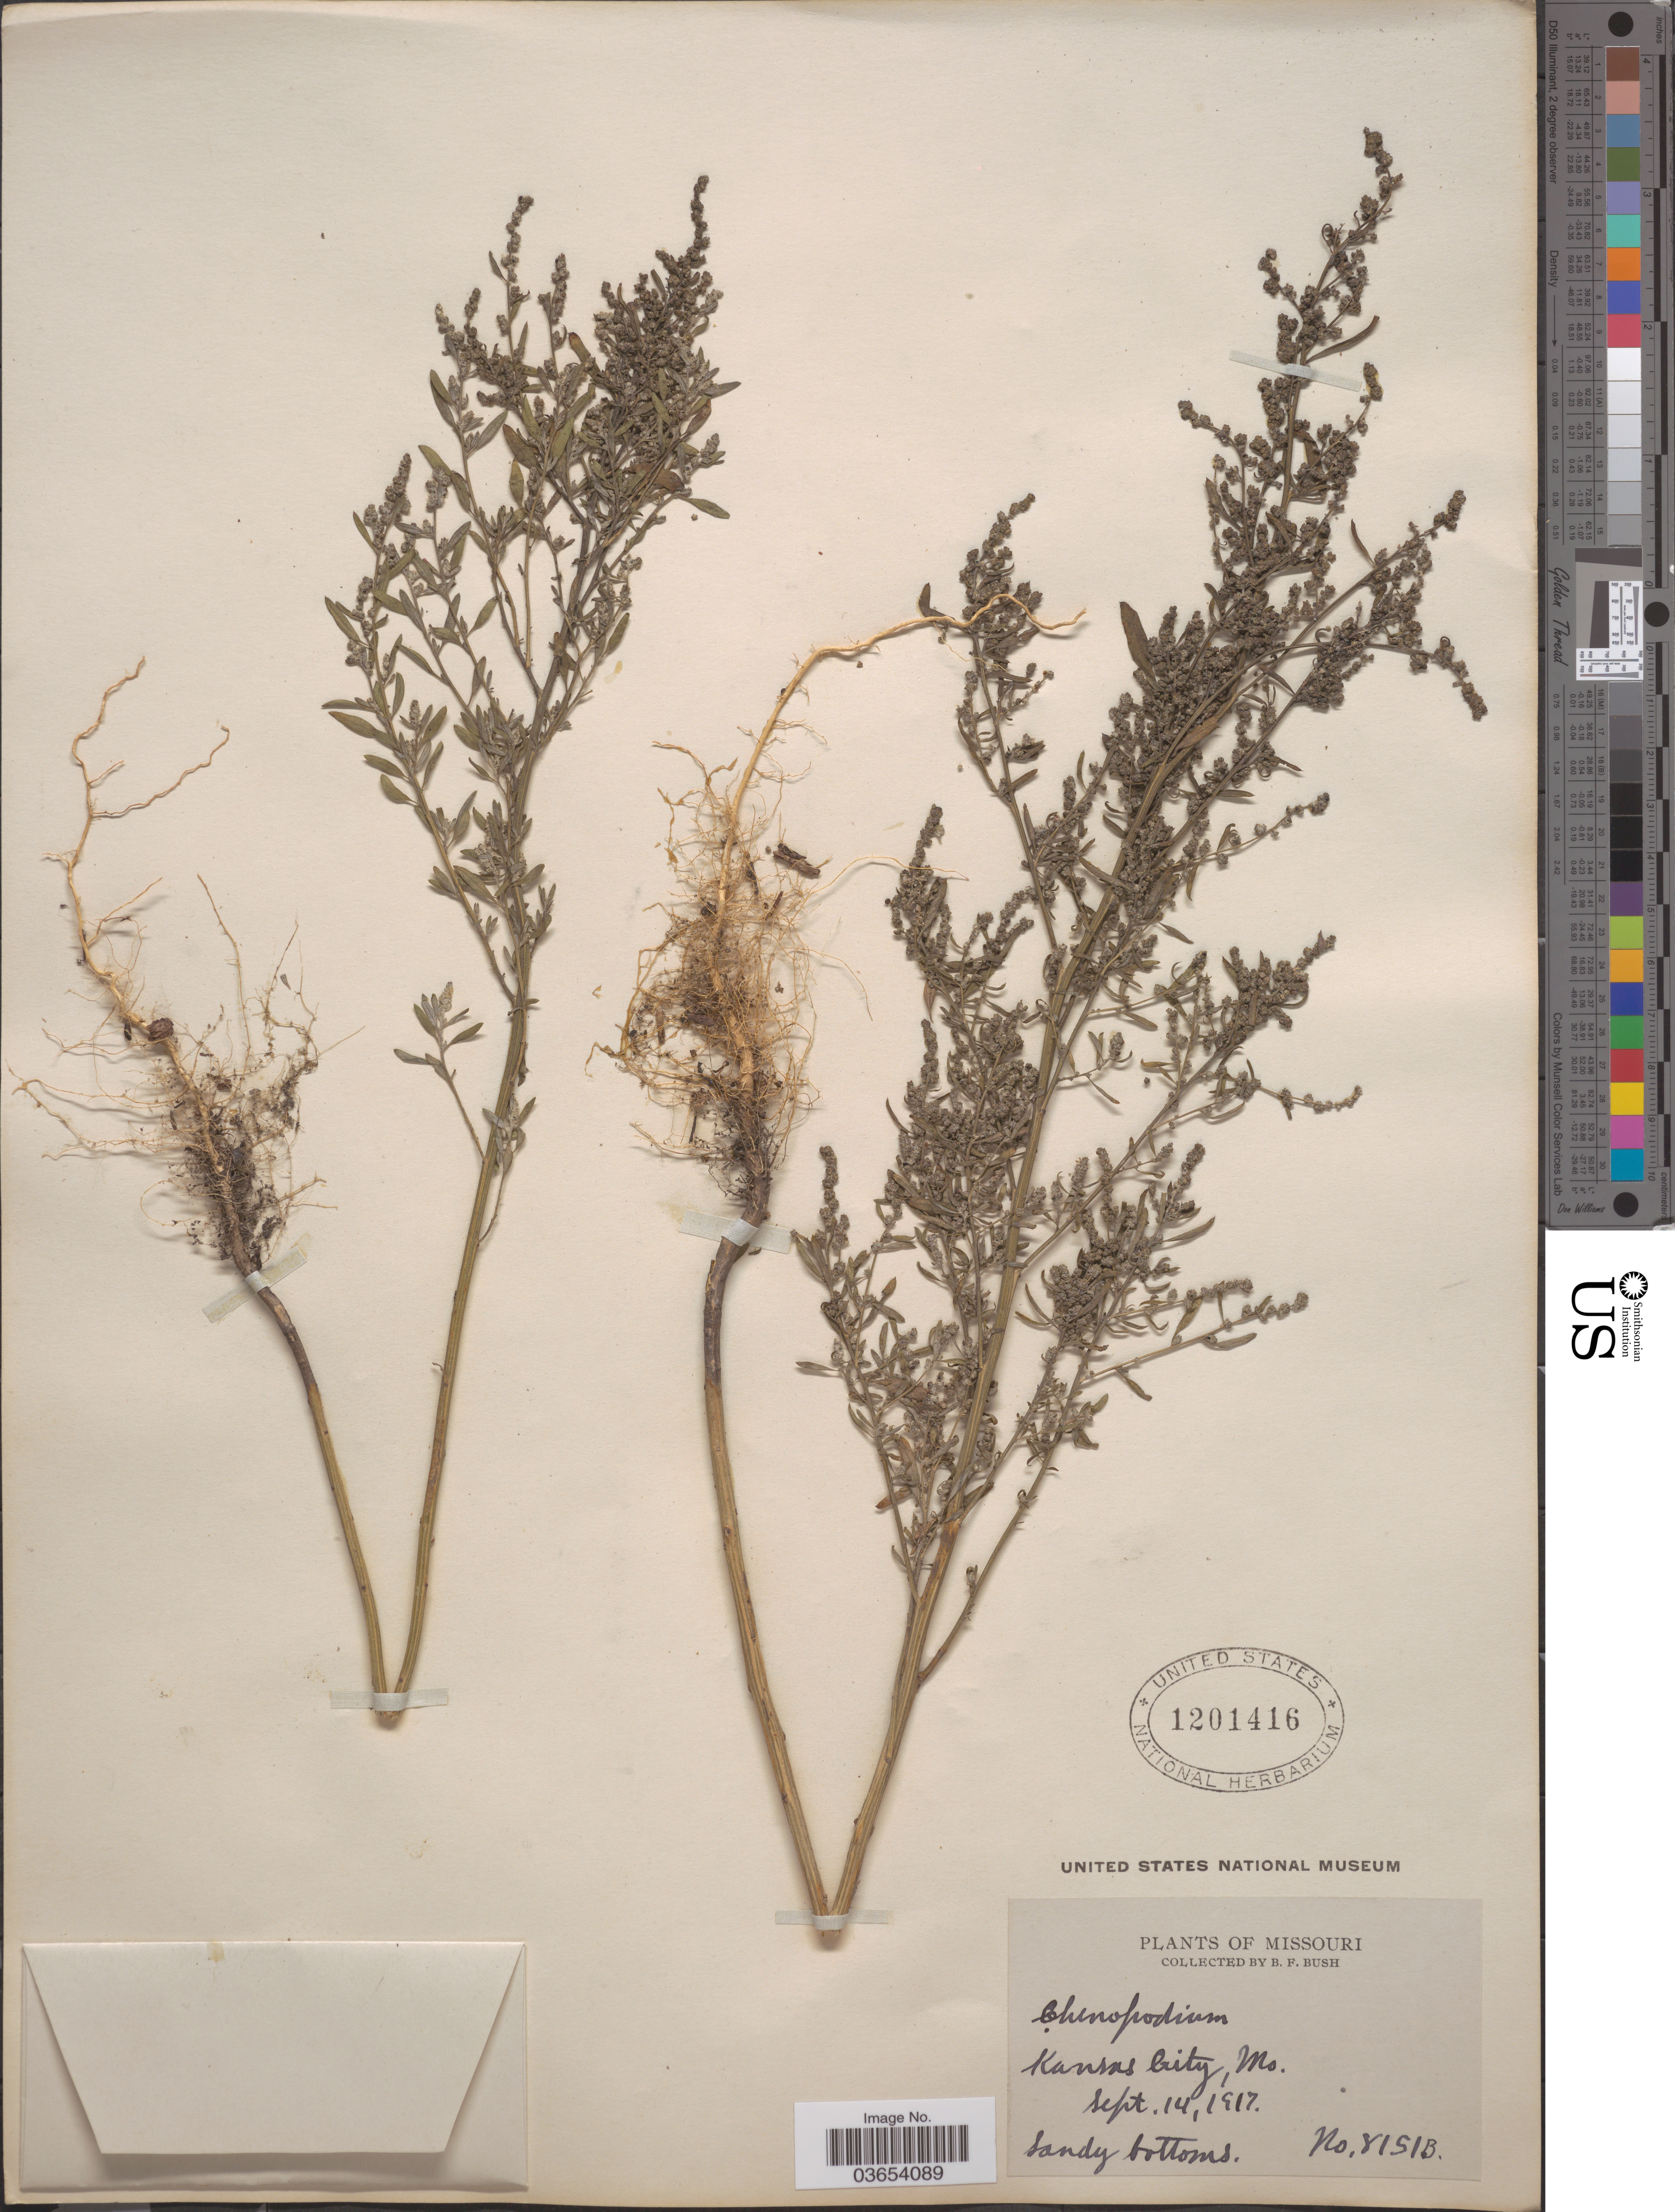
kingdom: Plantae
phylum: Tracheophyta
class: Magnoliopsida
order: Caryophyllales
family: Amaranthaceae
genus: Chenopodium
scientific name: Chenopodium sp.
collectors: B. F. Bush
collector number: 8151B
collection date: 1917-09-14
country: United States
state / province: Missouri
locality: Kansas City.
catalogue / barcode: US 1201416